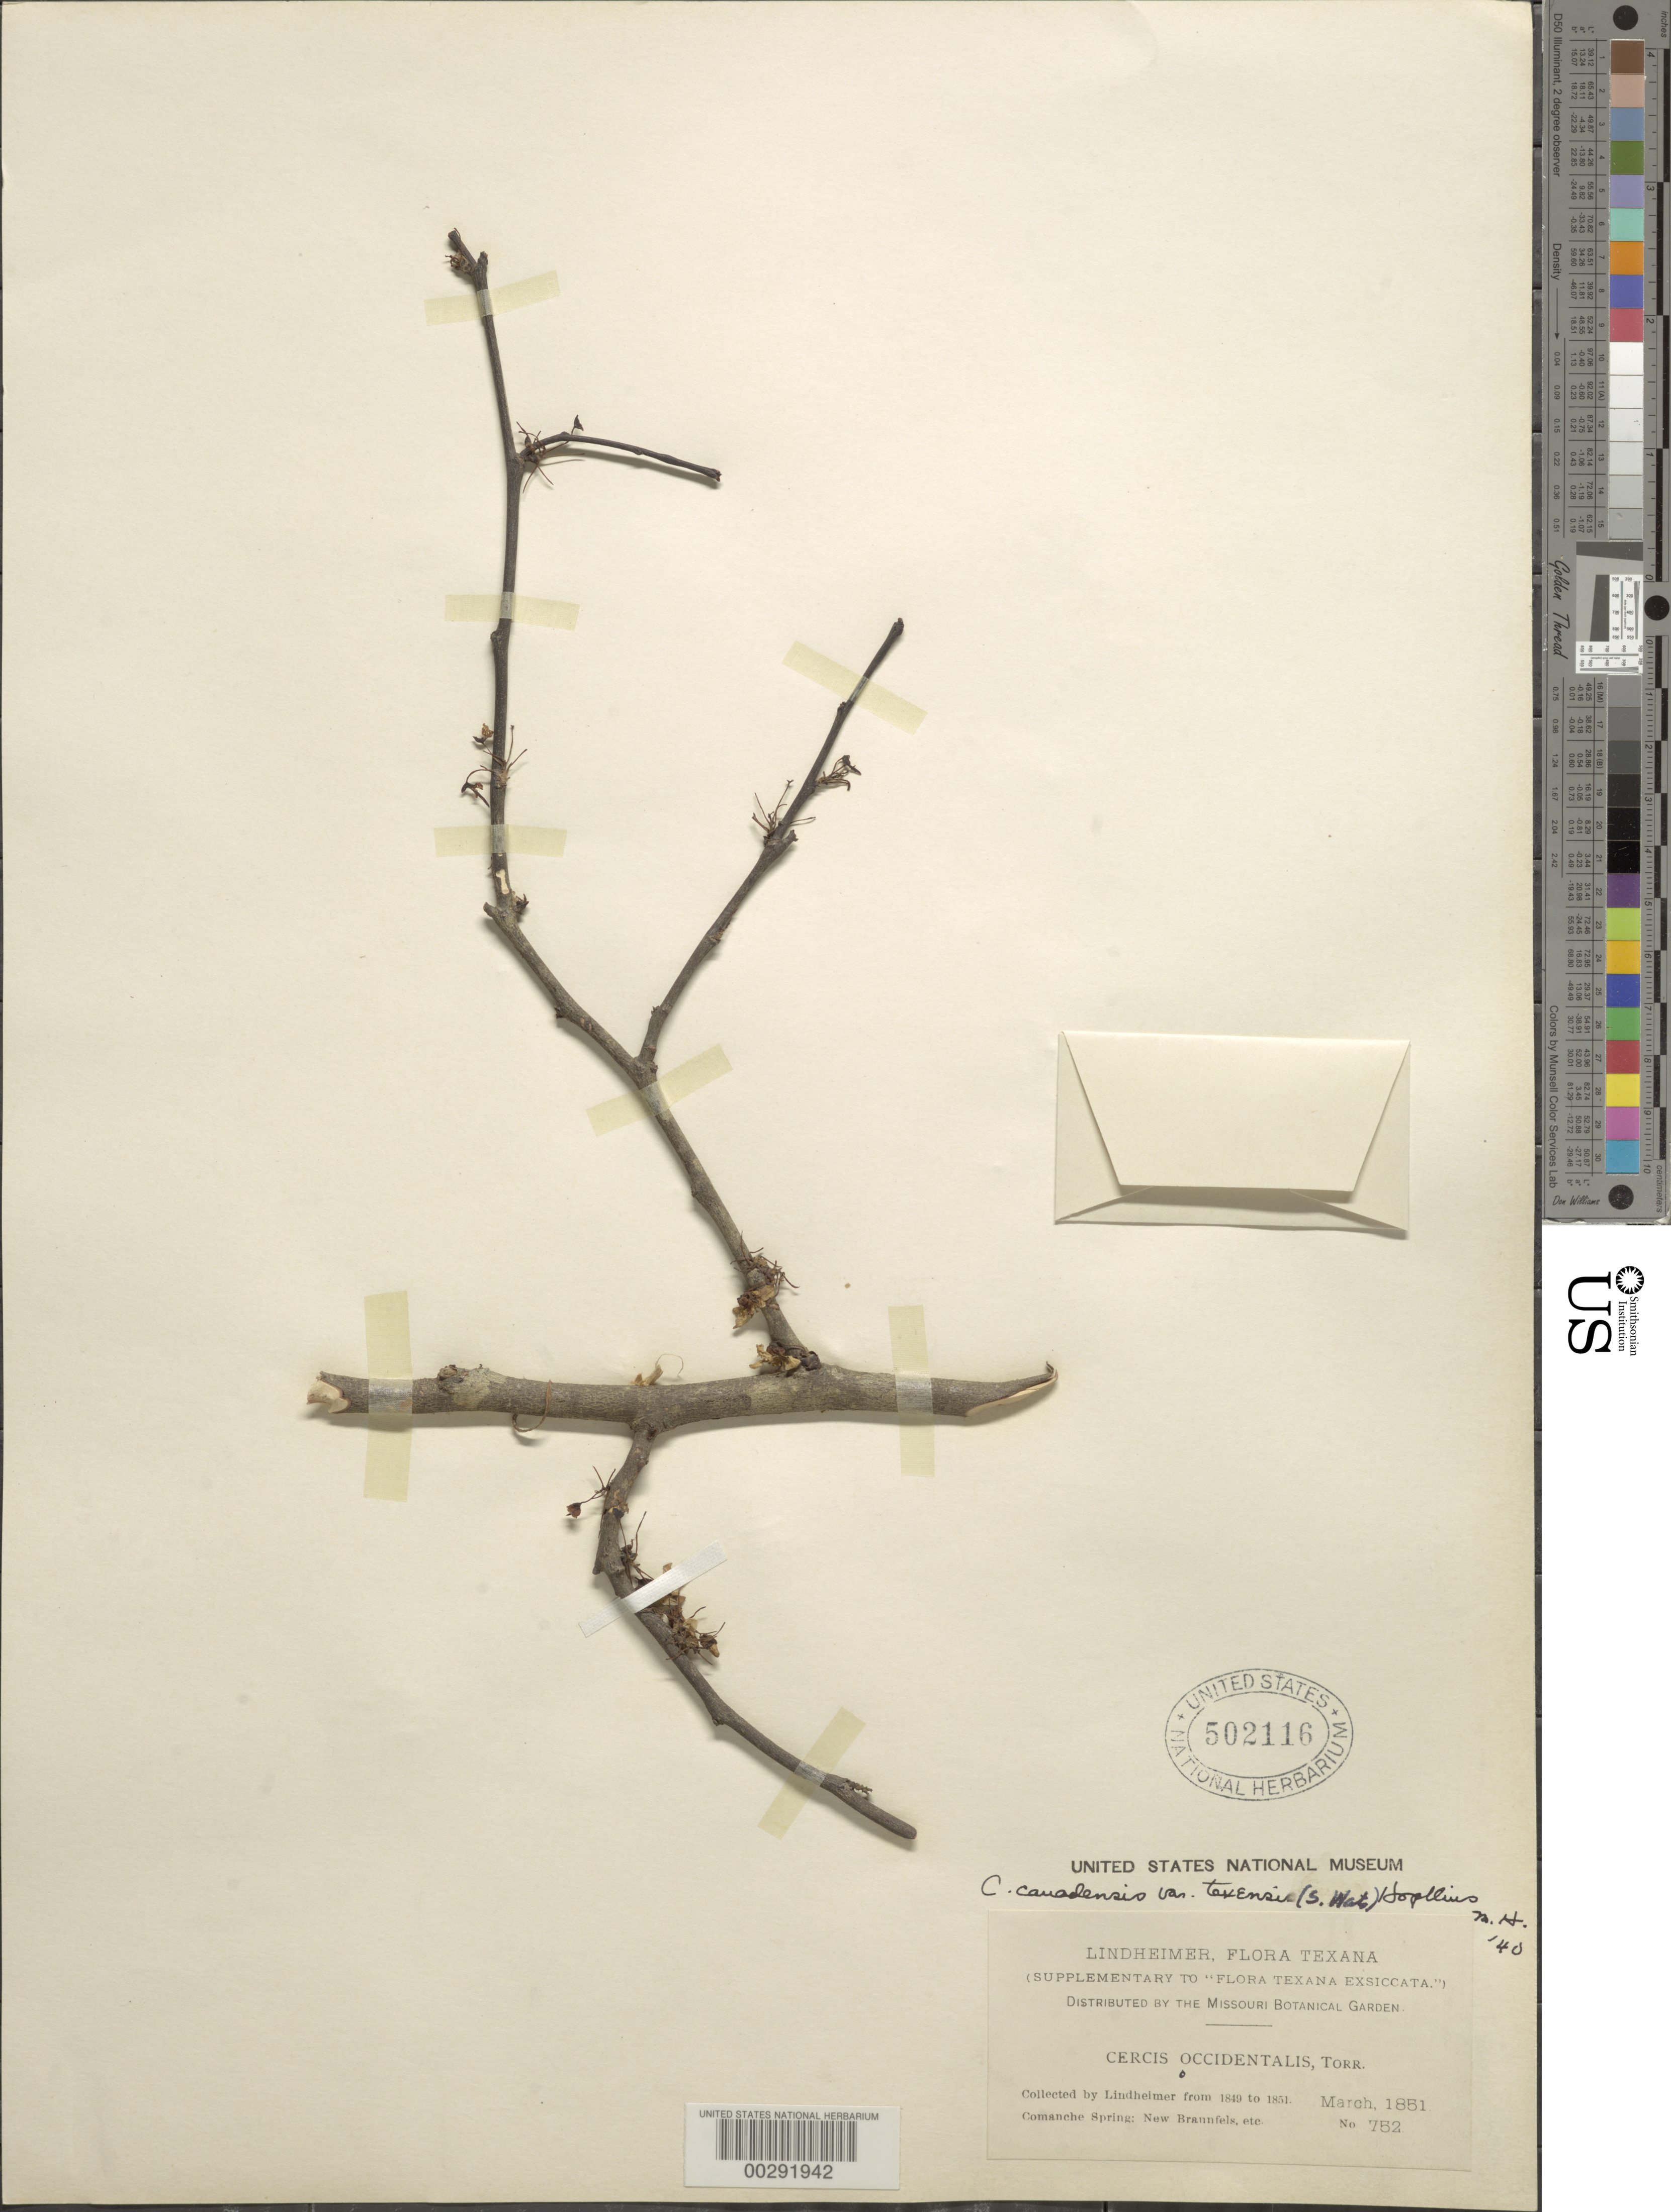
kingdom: Plantae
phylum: Tracheophyta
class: Magnoliopsida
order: Fabales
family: Fabaceae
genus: Cercis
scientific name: Cercis reniformis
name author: A. Gray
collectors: F. J. Lindheimer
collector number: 752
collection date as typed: Mar 1851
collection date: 1851-03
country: United States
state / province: Texas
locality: Comache spring; new braunfels; etc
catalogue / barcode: US 502116